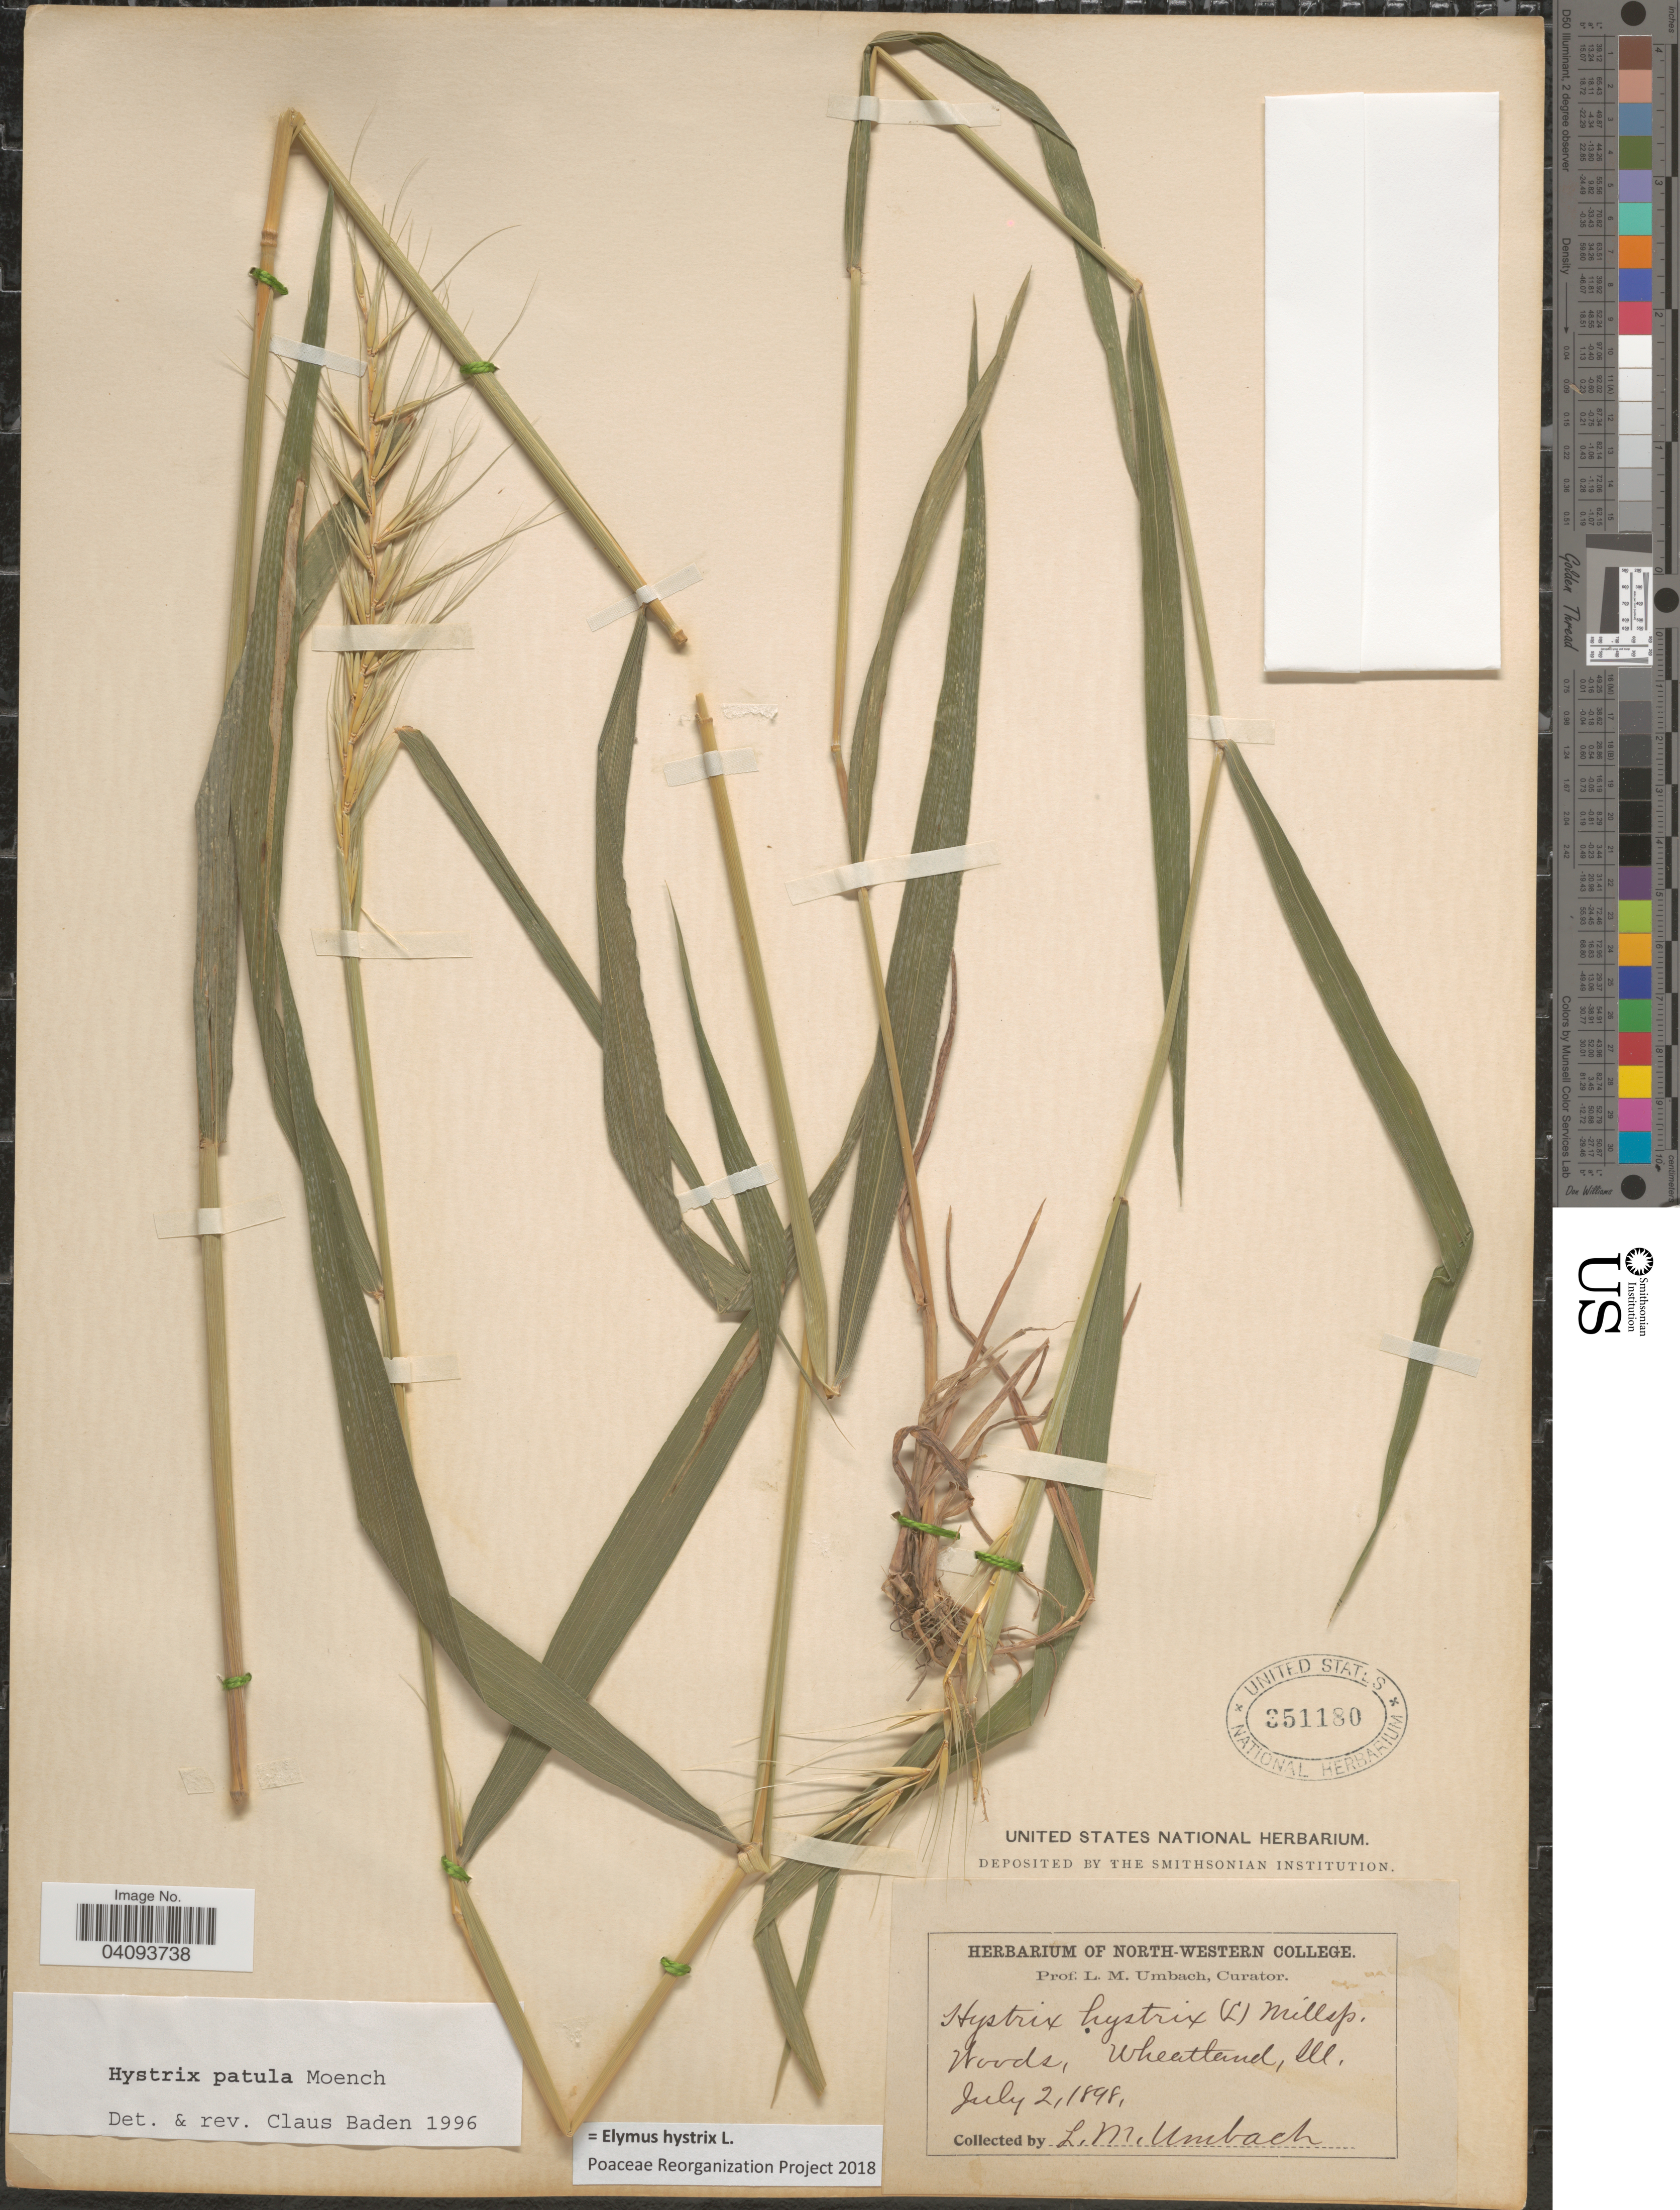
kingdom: Plantae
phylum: Tracheophyta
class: Liliopsida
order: Poales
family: Poaceae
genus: Elymus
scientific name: Elymus hystrix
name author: L.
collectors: L. M. Umbach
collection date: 1898-07-02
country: United States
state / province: Illinois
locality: Wheatland.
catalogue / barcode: US 351180